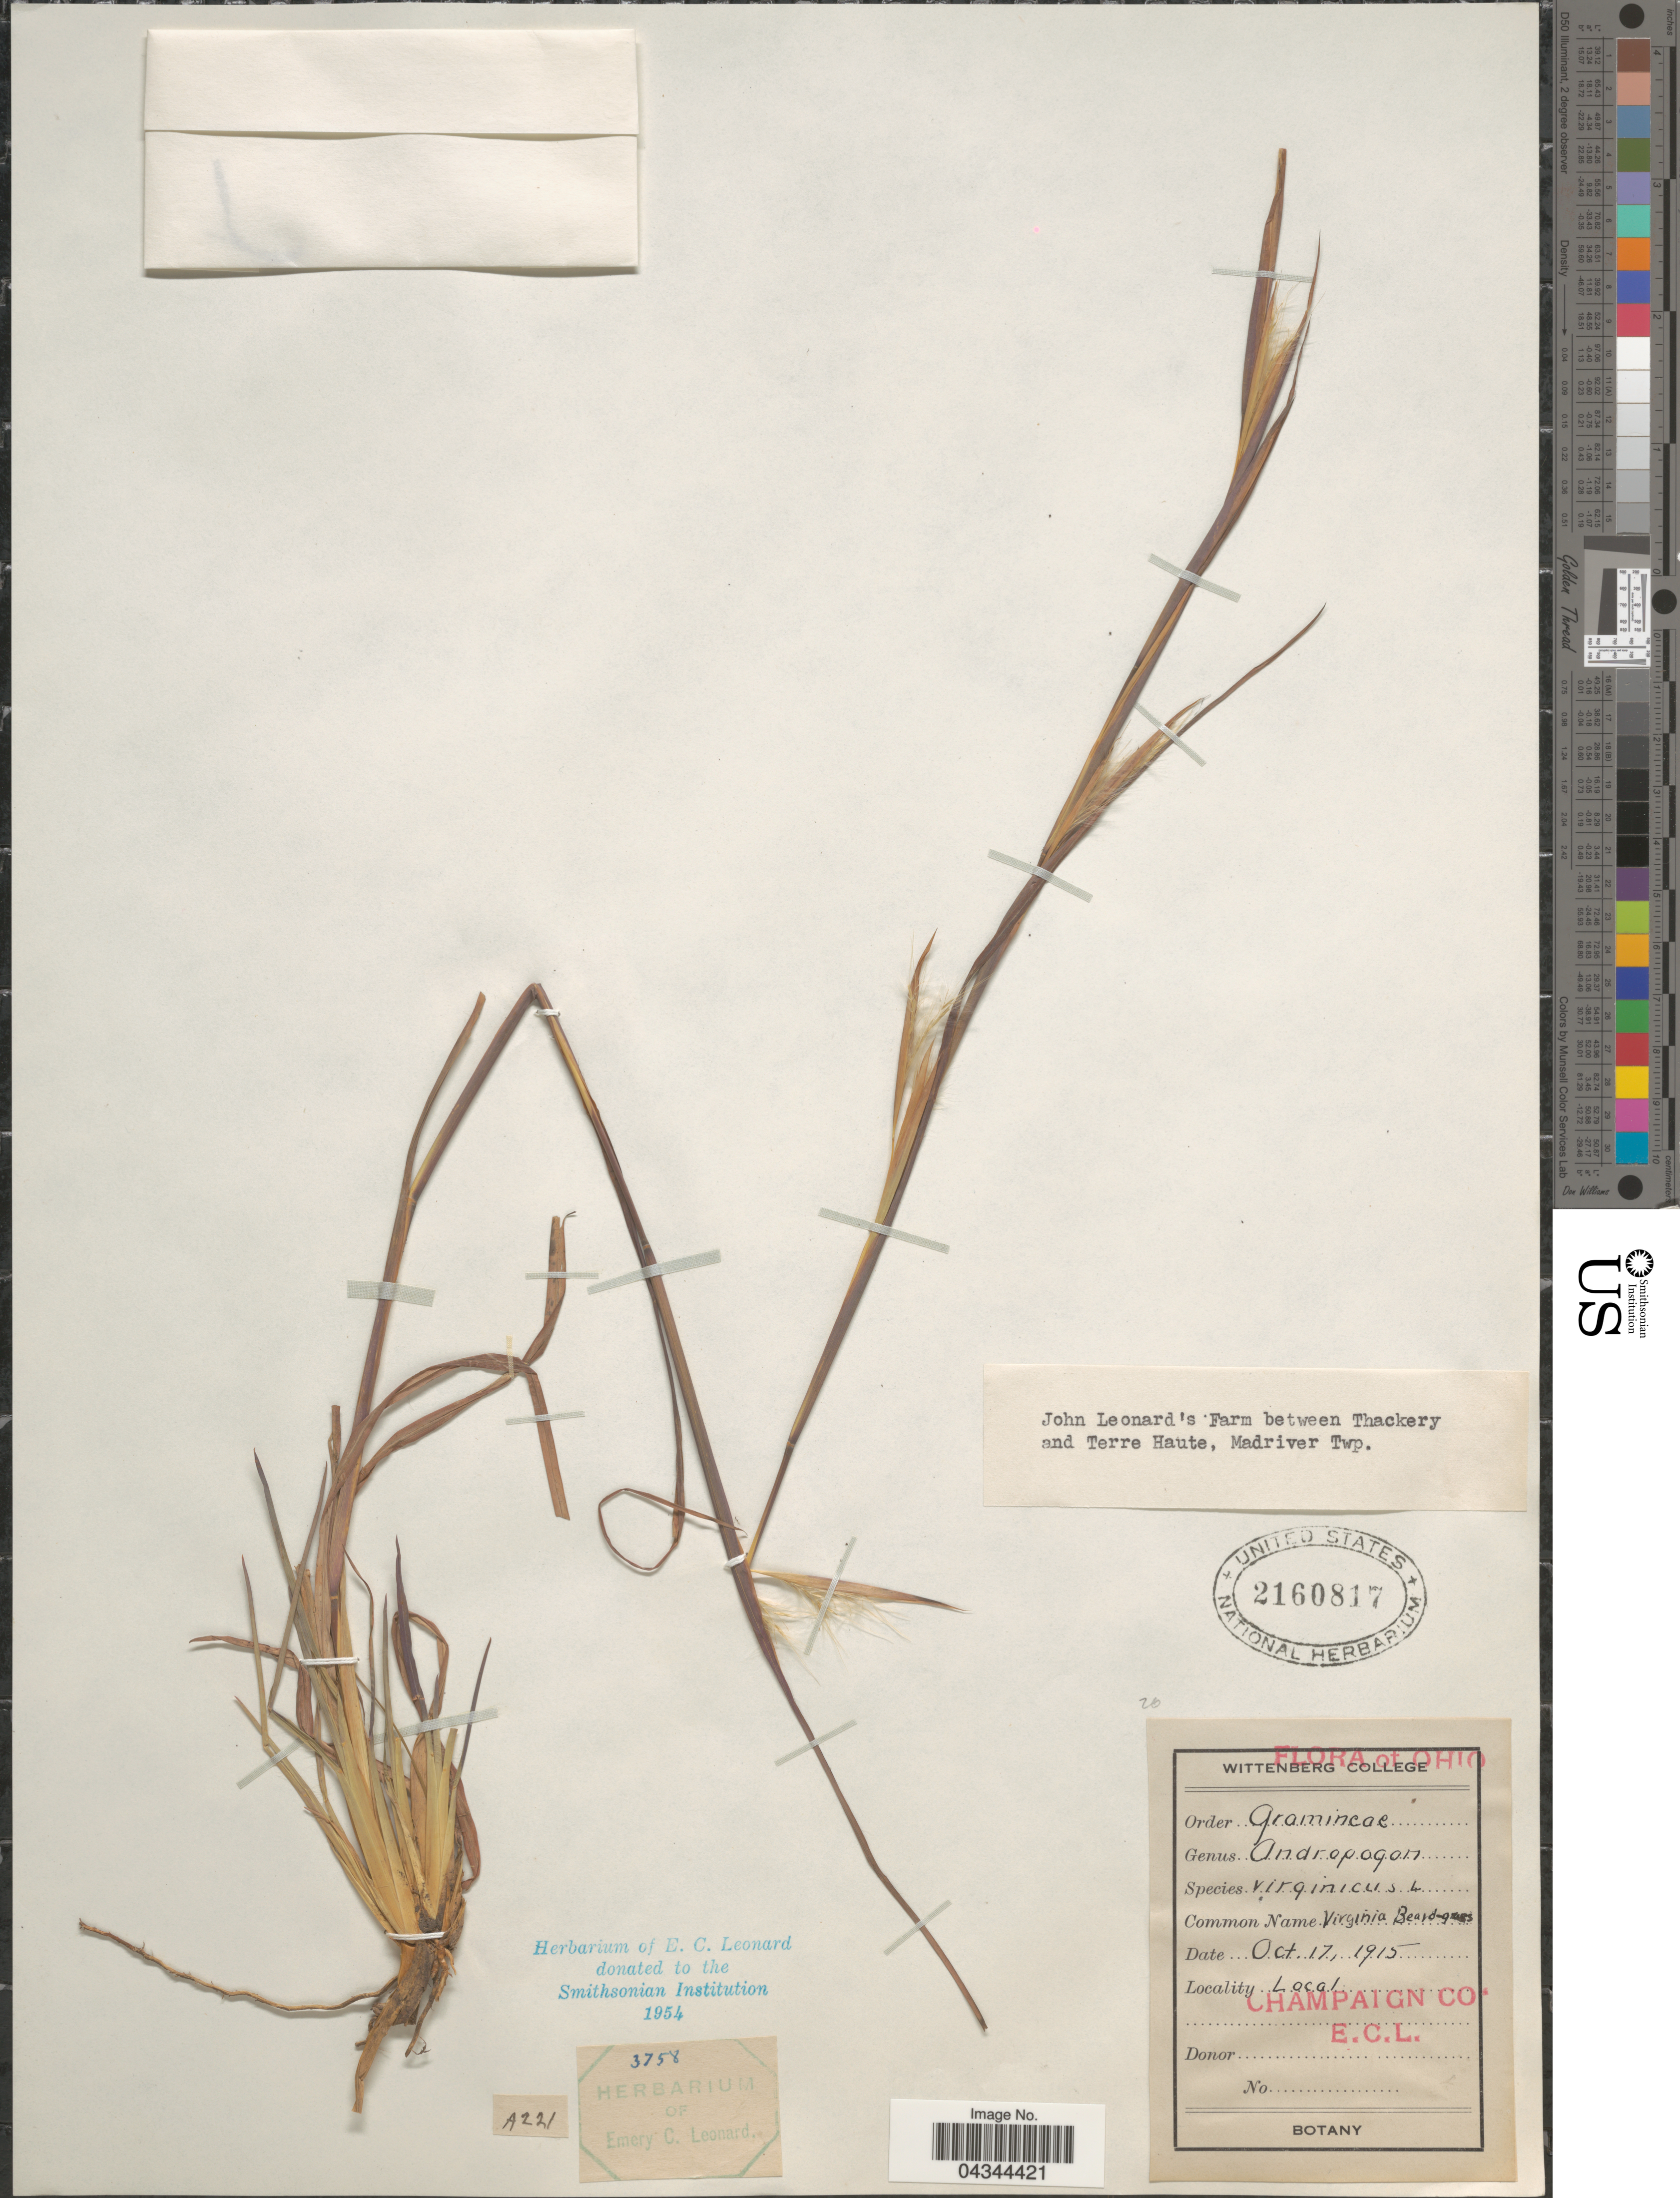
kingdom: Plantae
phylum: Tracheophyta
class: Liliopsida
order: Poales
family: Poaceae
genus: Andropogon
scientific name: Andropogon virginicus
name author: L.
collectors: E. C. Leonard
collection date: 1915-10-17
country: United States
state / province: Ohio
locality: Local Champaign Co. John Leonard's Farm between Thackery and Terre Haute, Madriver Twp.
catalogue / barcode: US 2160817